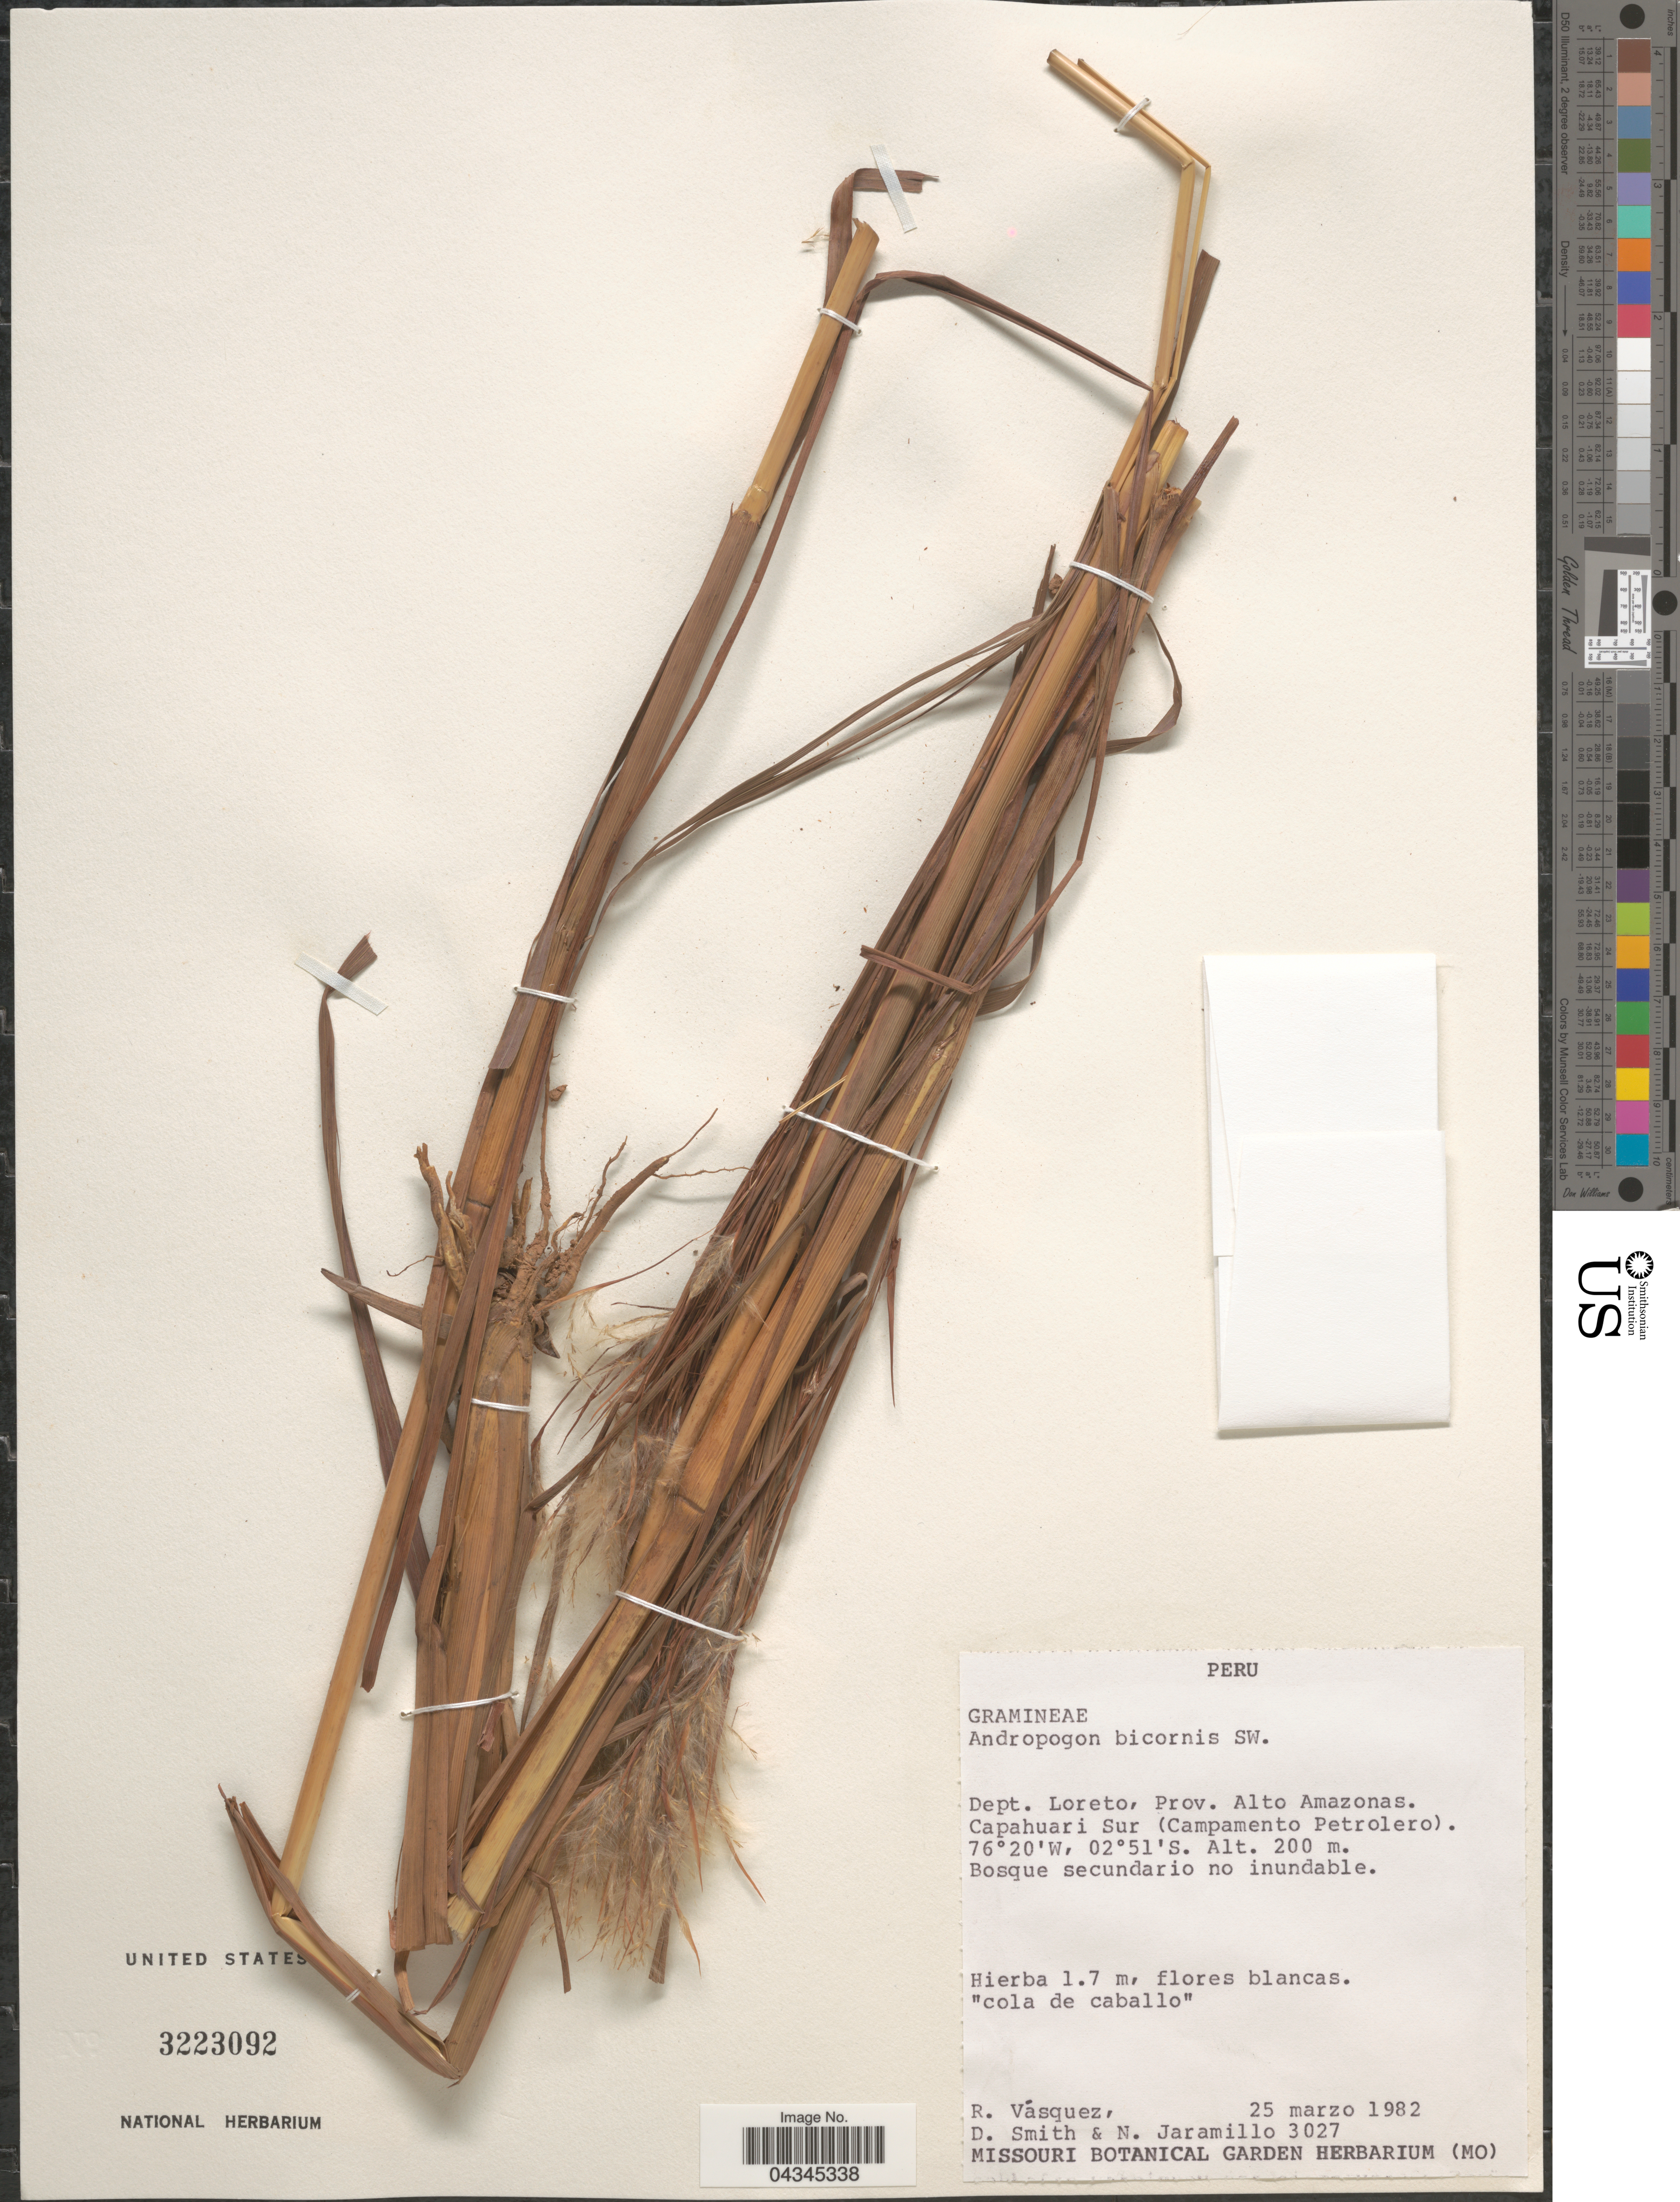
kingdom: Plantae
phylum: Tracheophyta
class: Liliopsida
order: Poales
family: Poaceae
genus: Andropogon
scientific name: Andropogon bicornis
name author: L.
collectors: R. Vásquez, D. Smith & N. Jaramillo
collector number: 3027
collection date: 1982-03-25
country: Peru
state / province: Loreto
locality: Dept. Loreto, Prov. Alto Amazonas. Capahuari Sur (Campamento Petrolero).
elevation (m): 200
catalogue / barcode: US 3223092